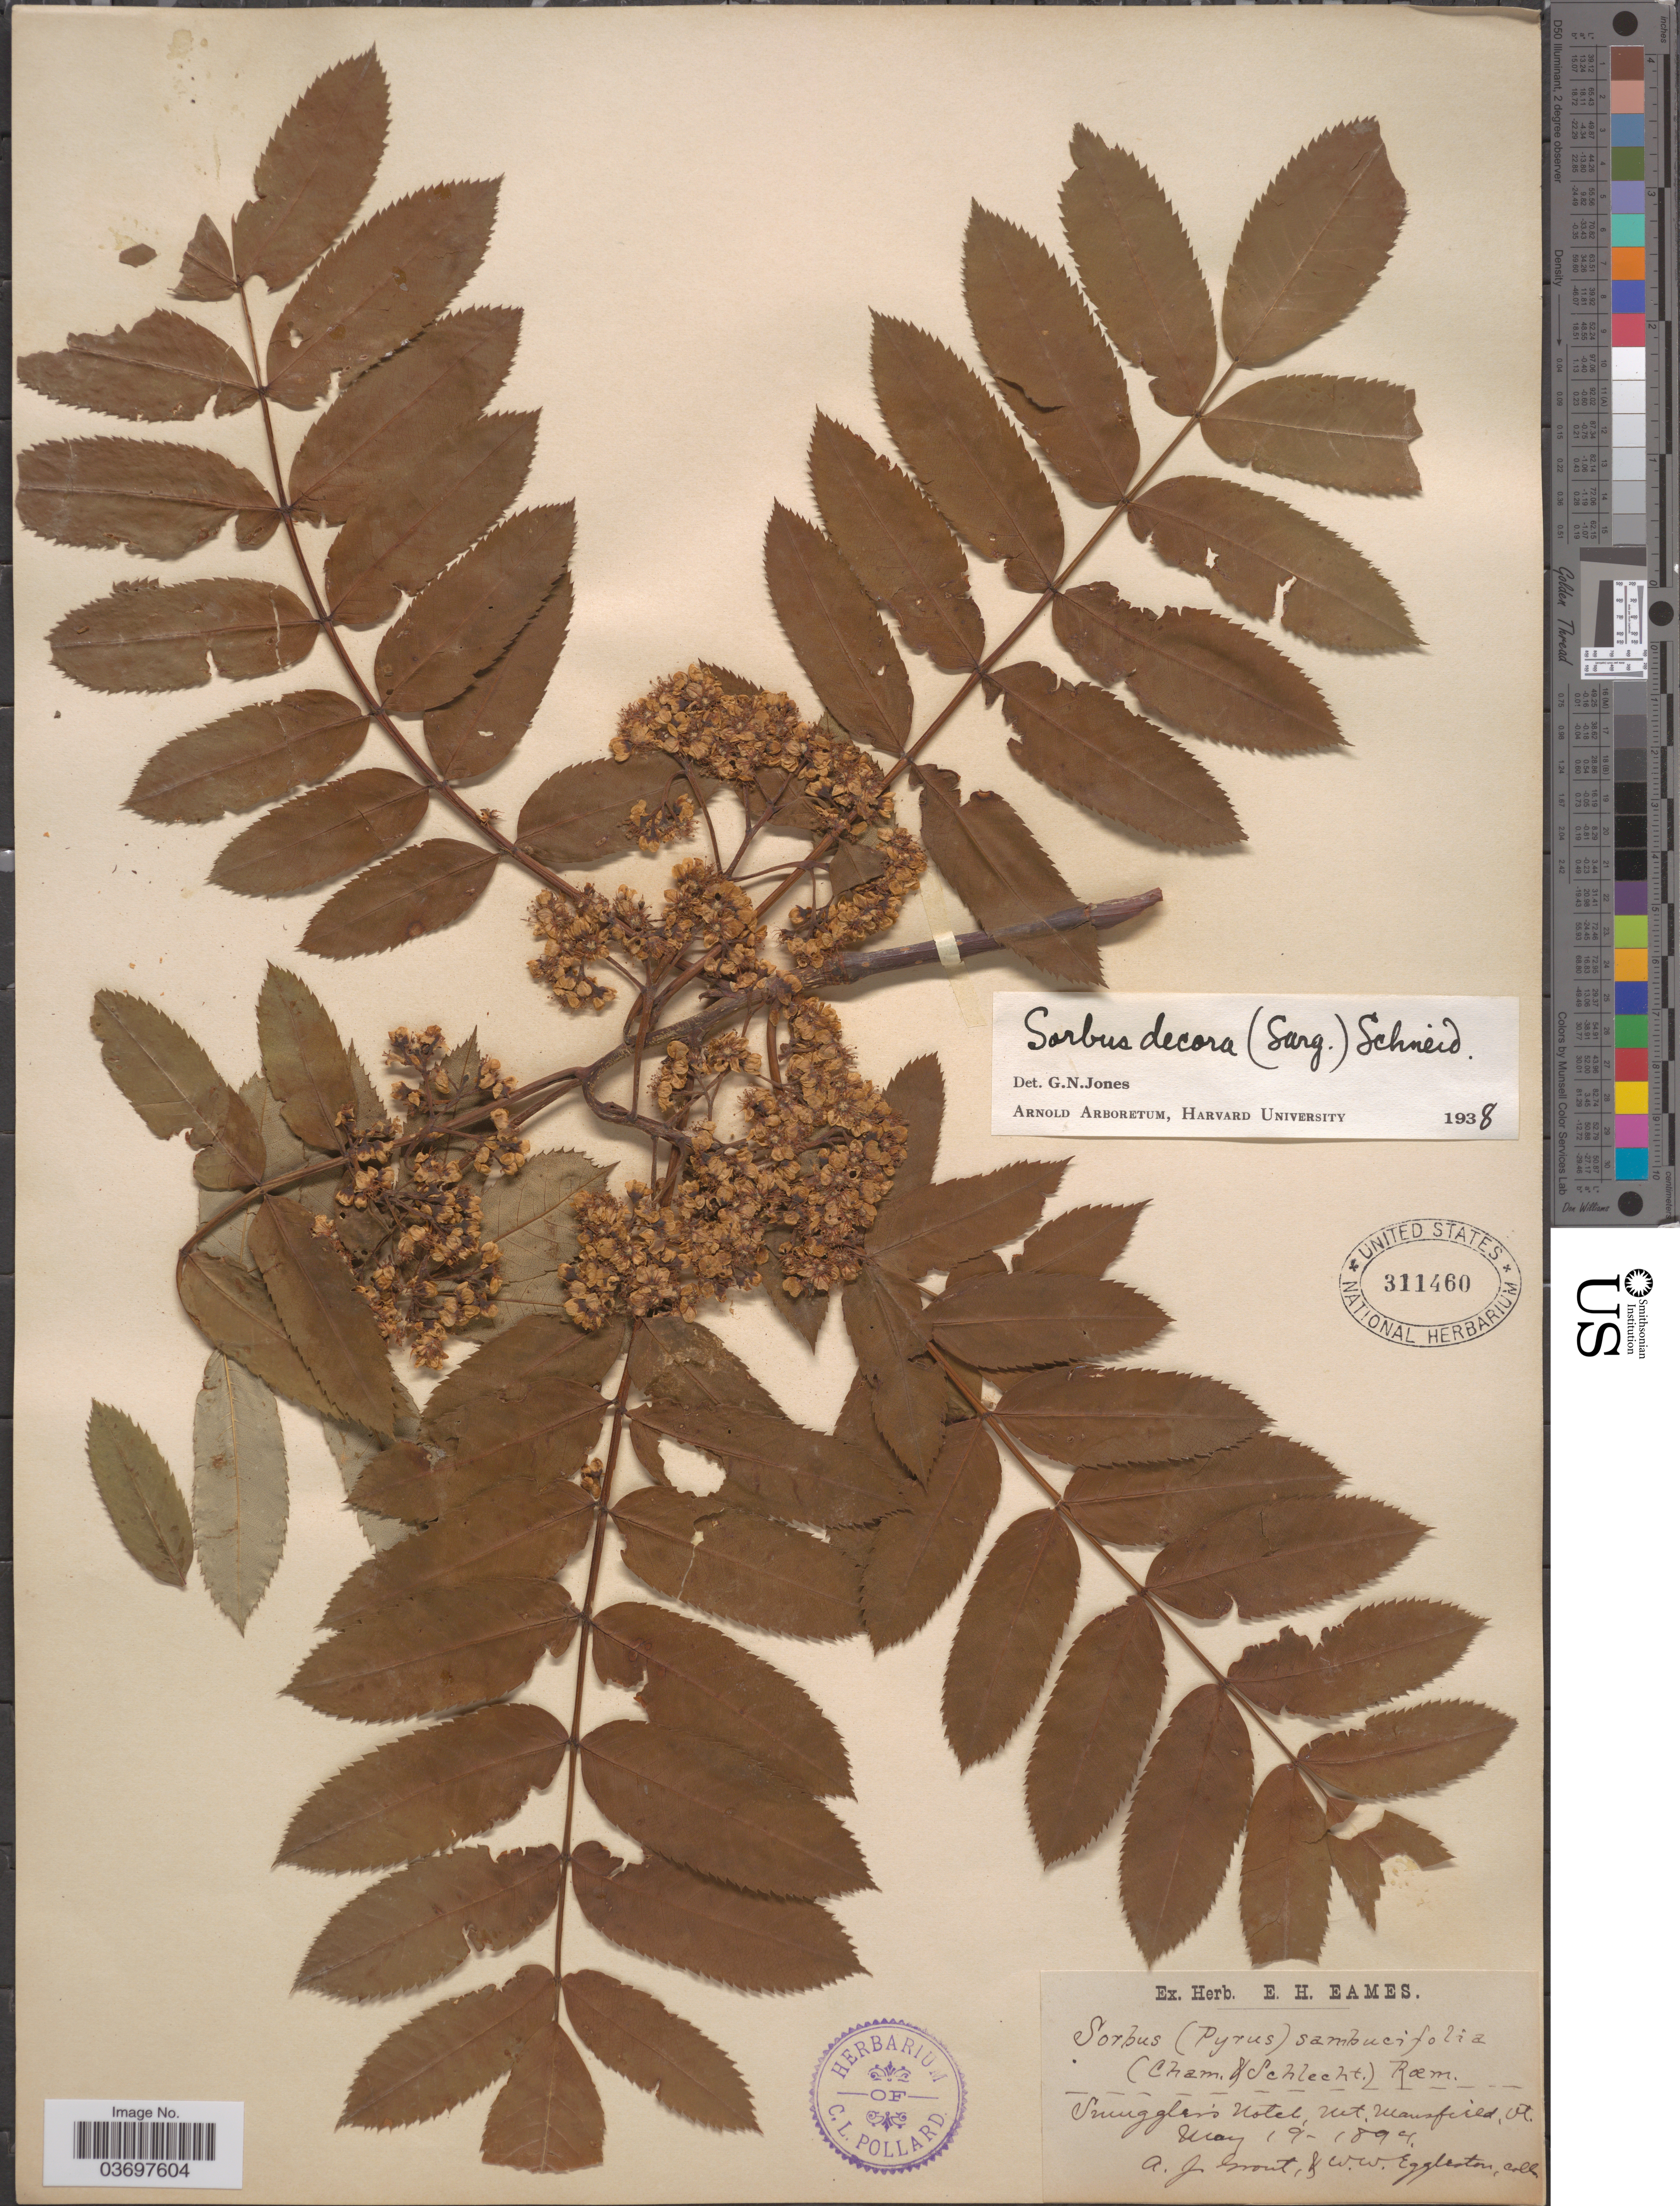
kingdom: Plantae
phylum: Tracheophyta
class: Magnoliopsida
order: Rosales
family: Rosaceae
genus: Sorbus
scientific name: Sorbus decora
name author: (Sarg.) C.K. Schneid.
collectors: A. J. Grout & W. W. Eggleston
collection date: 1894-05-19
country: United States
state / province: Vermont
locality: Smuggler's Hotel, Mt. Mansfield, Vt.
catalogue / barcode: US 311460